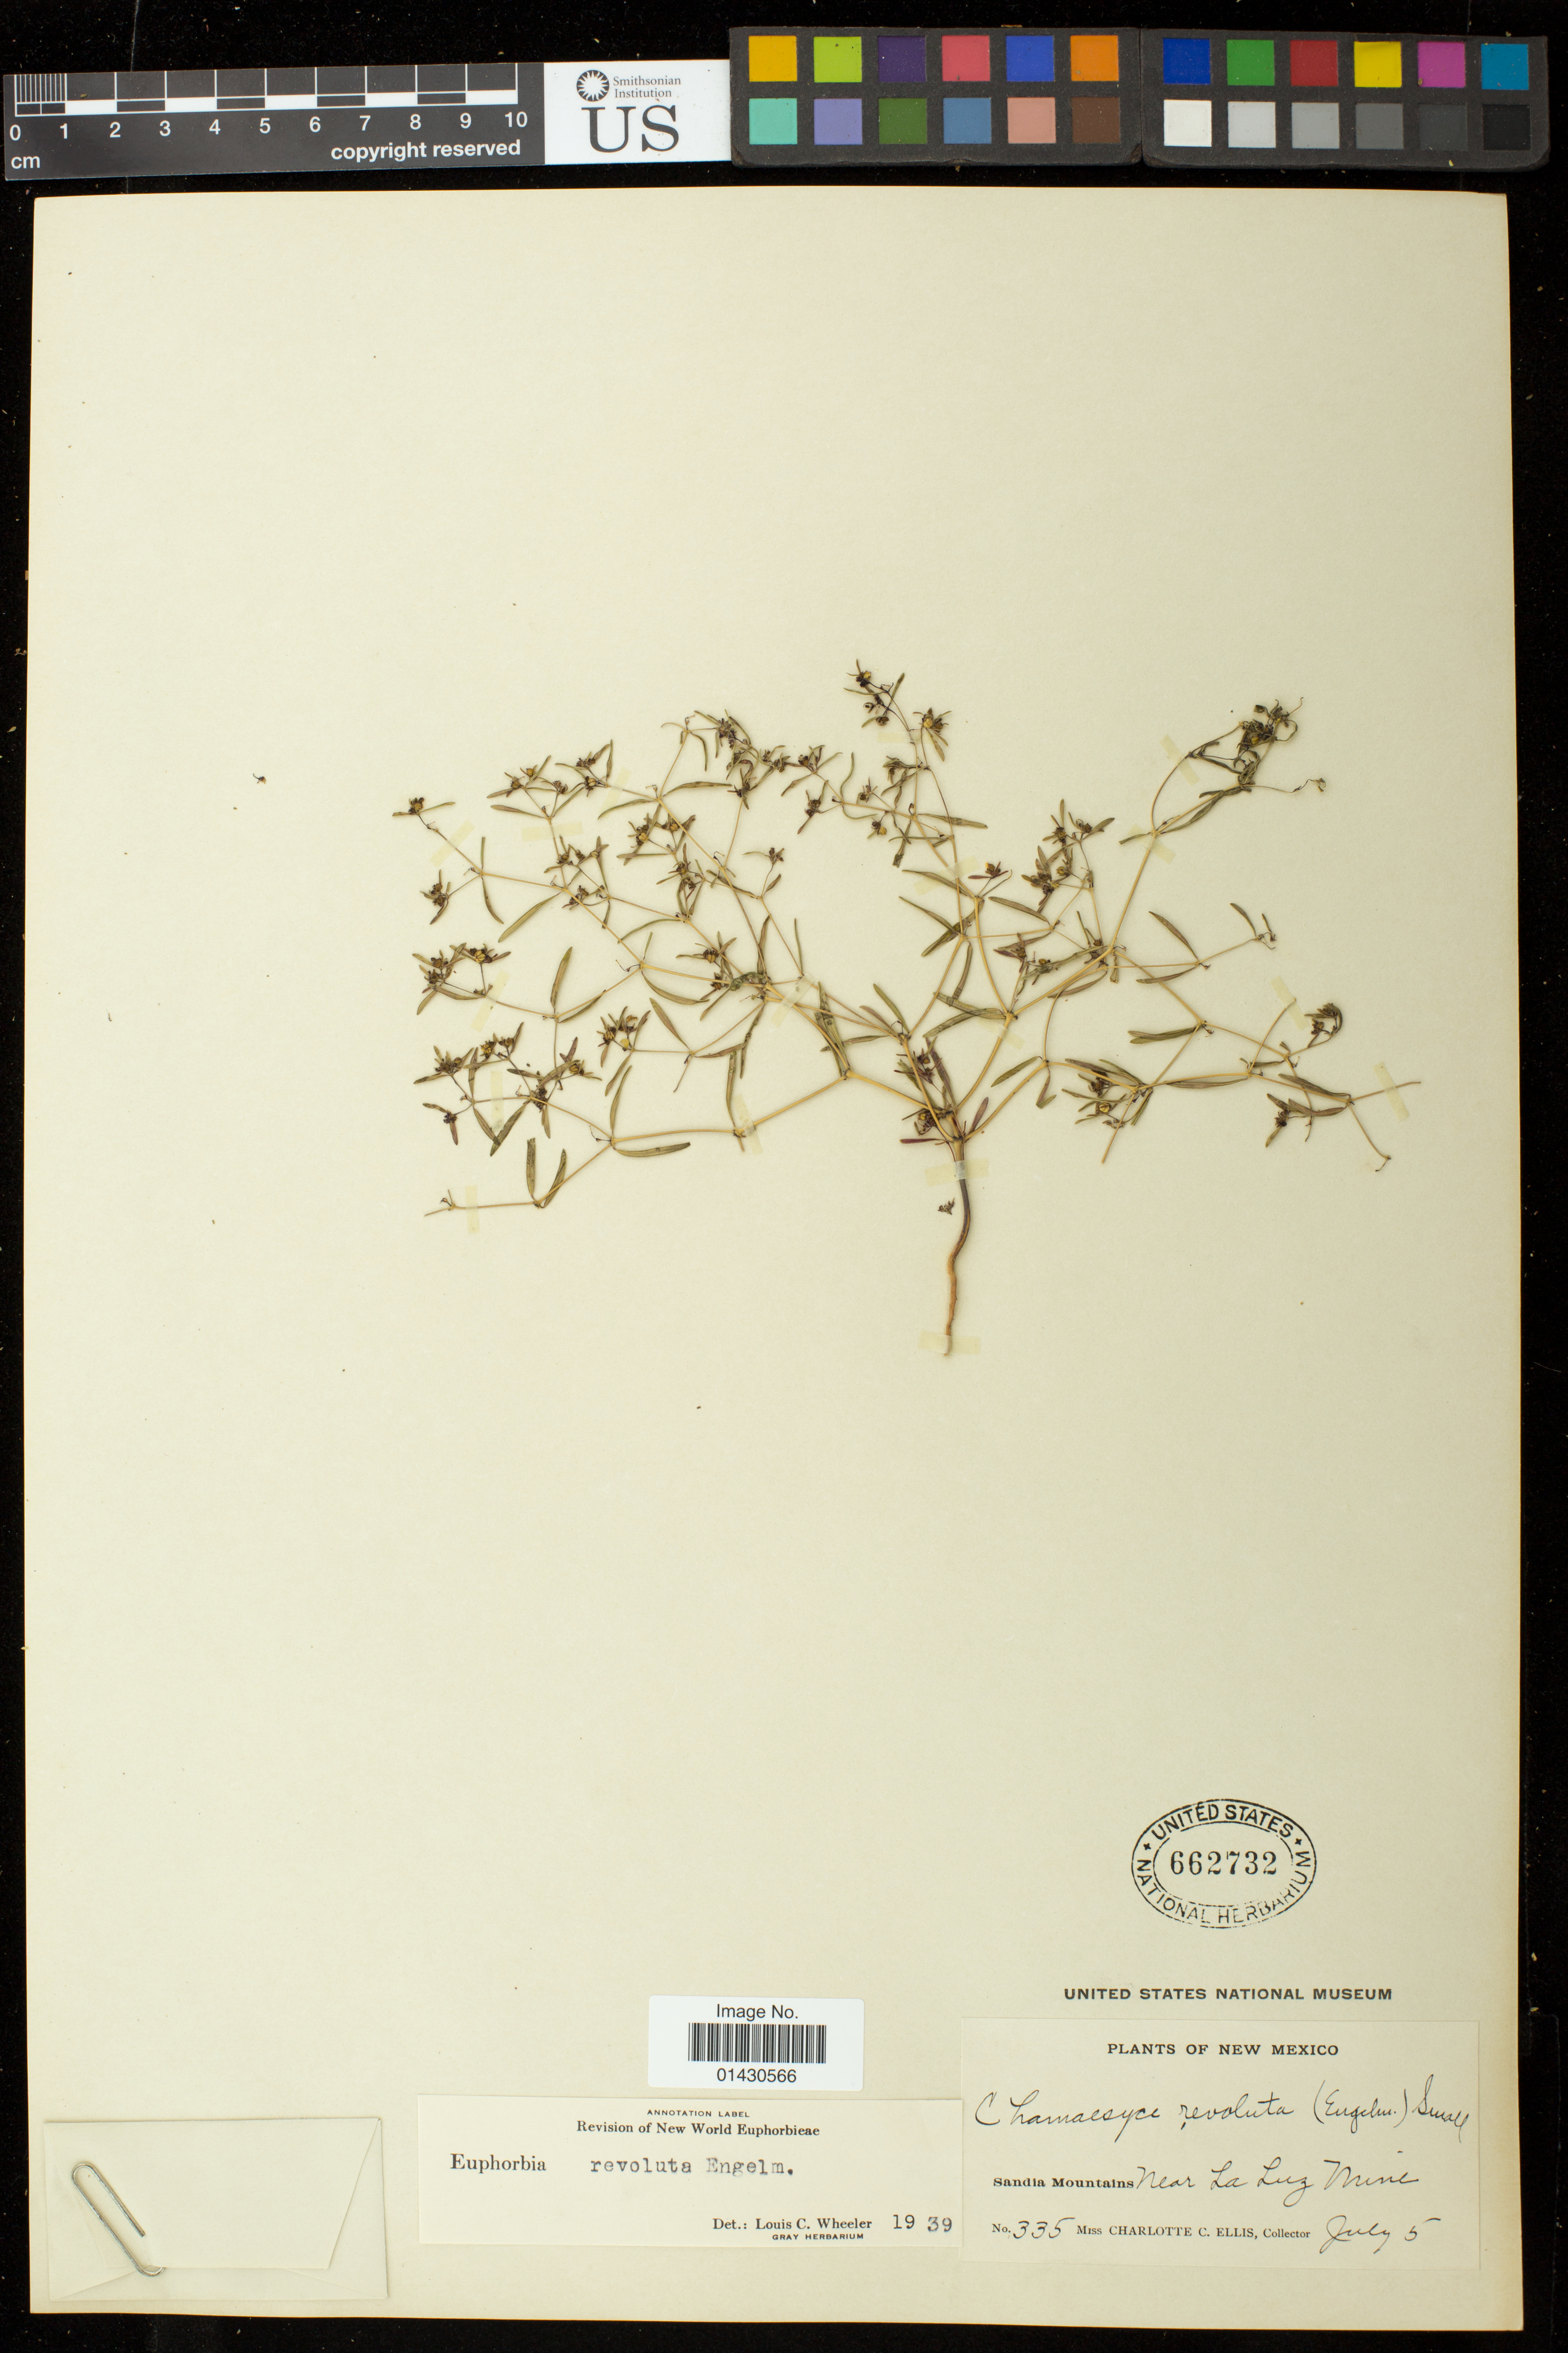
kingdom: Plantae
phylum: Tracheophyta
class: Magnoliopsida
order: Malpighiales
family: Euphorbiaceae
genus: Euphorbia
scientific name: Euphorbia revoluta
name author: Engelm. in Emory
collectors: C. C. Ellis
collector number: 335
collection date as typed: July 5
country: United States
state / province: New Mexico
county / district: Bernalillo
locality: Sandia Mountains near La Luz mine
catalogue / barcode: US 662732